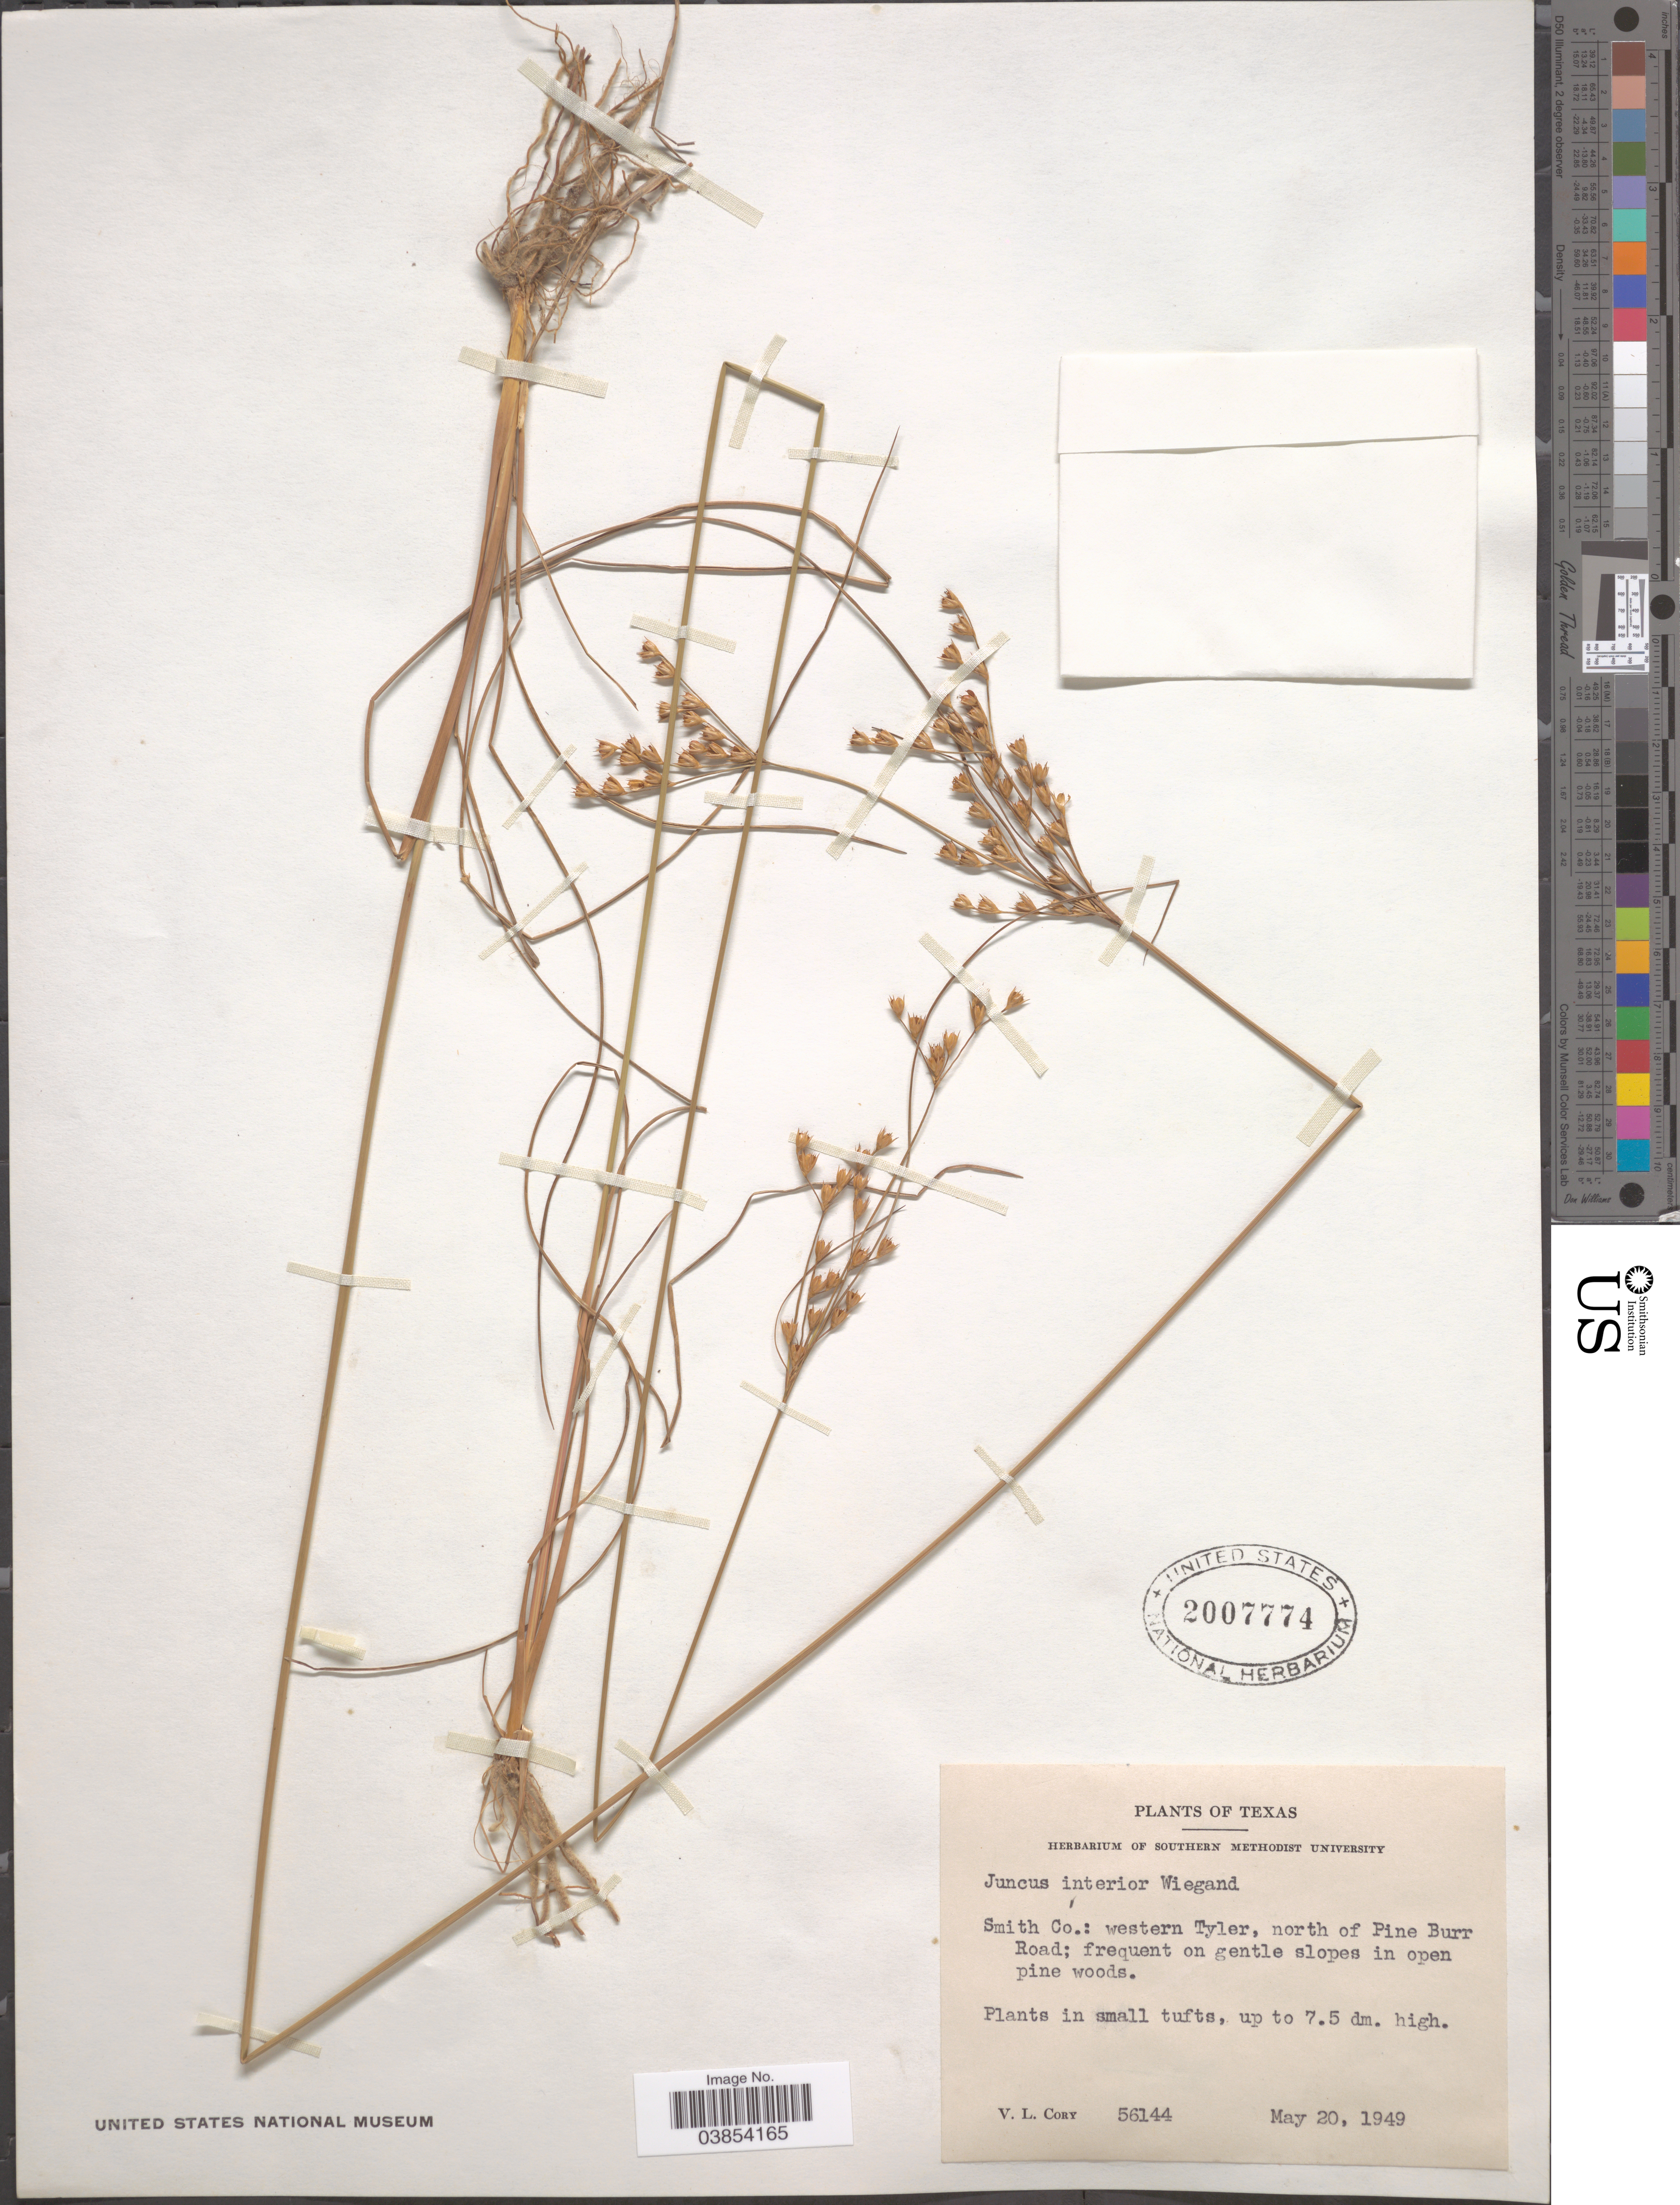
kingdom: Plantae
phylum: Tracheophyta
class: Liliopsida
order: Poales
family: Juncaceae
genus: Juncus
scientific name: Juncus interior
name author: Wiegand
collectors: V. Cory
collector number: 56144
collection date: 1949-05-20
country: United States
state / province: Texas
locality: Smith Co.: western Tyler, north of Pine Burr Road.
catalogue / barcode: US 2007774